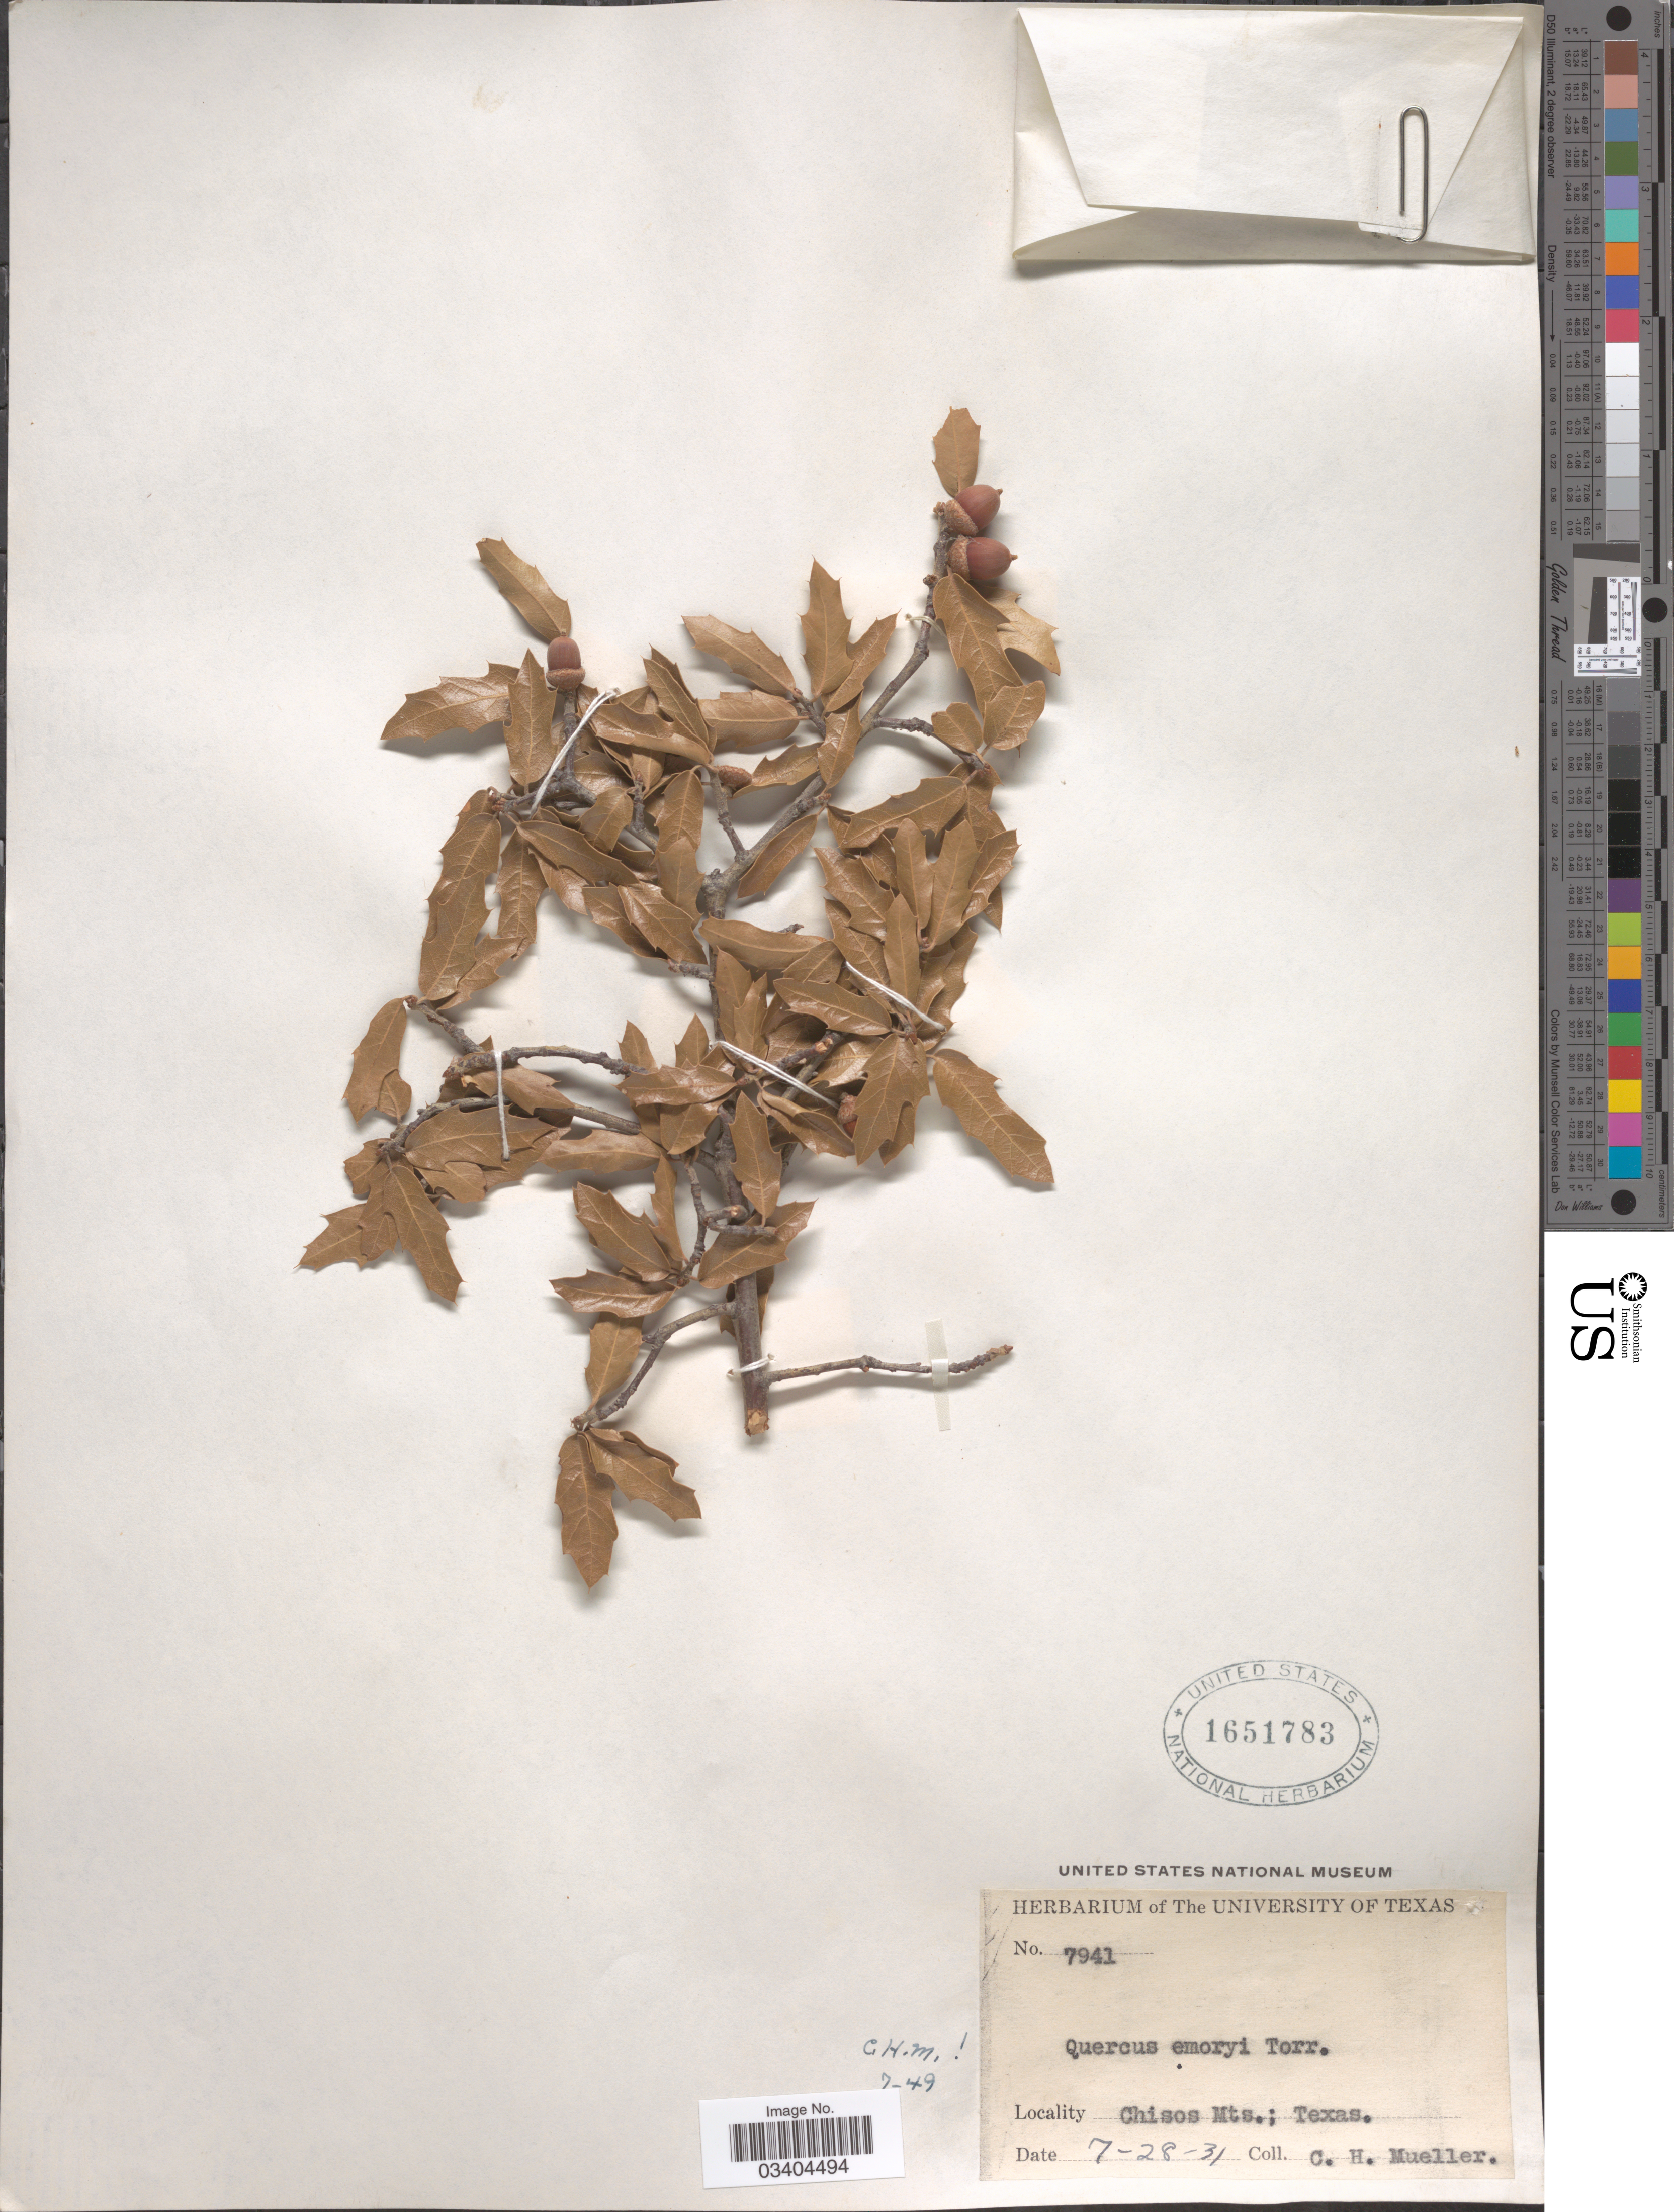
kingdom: Plantae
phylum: Tracheophyta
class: Magnoliopsida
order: Fagales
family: Fagaceae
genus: Quercus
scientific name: Quercus emoryi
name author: Torr. in Emory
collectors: C. H. Mueller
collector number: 7941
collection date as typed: Transcribed d/m/y: 28/7/31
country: United States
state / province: Texas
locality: Chisos Mts.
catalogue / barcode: US 1651783